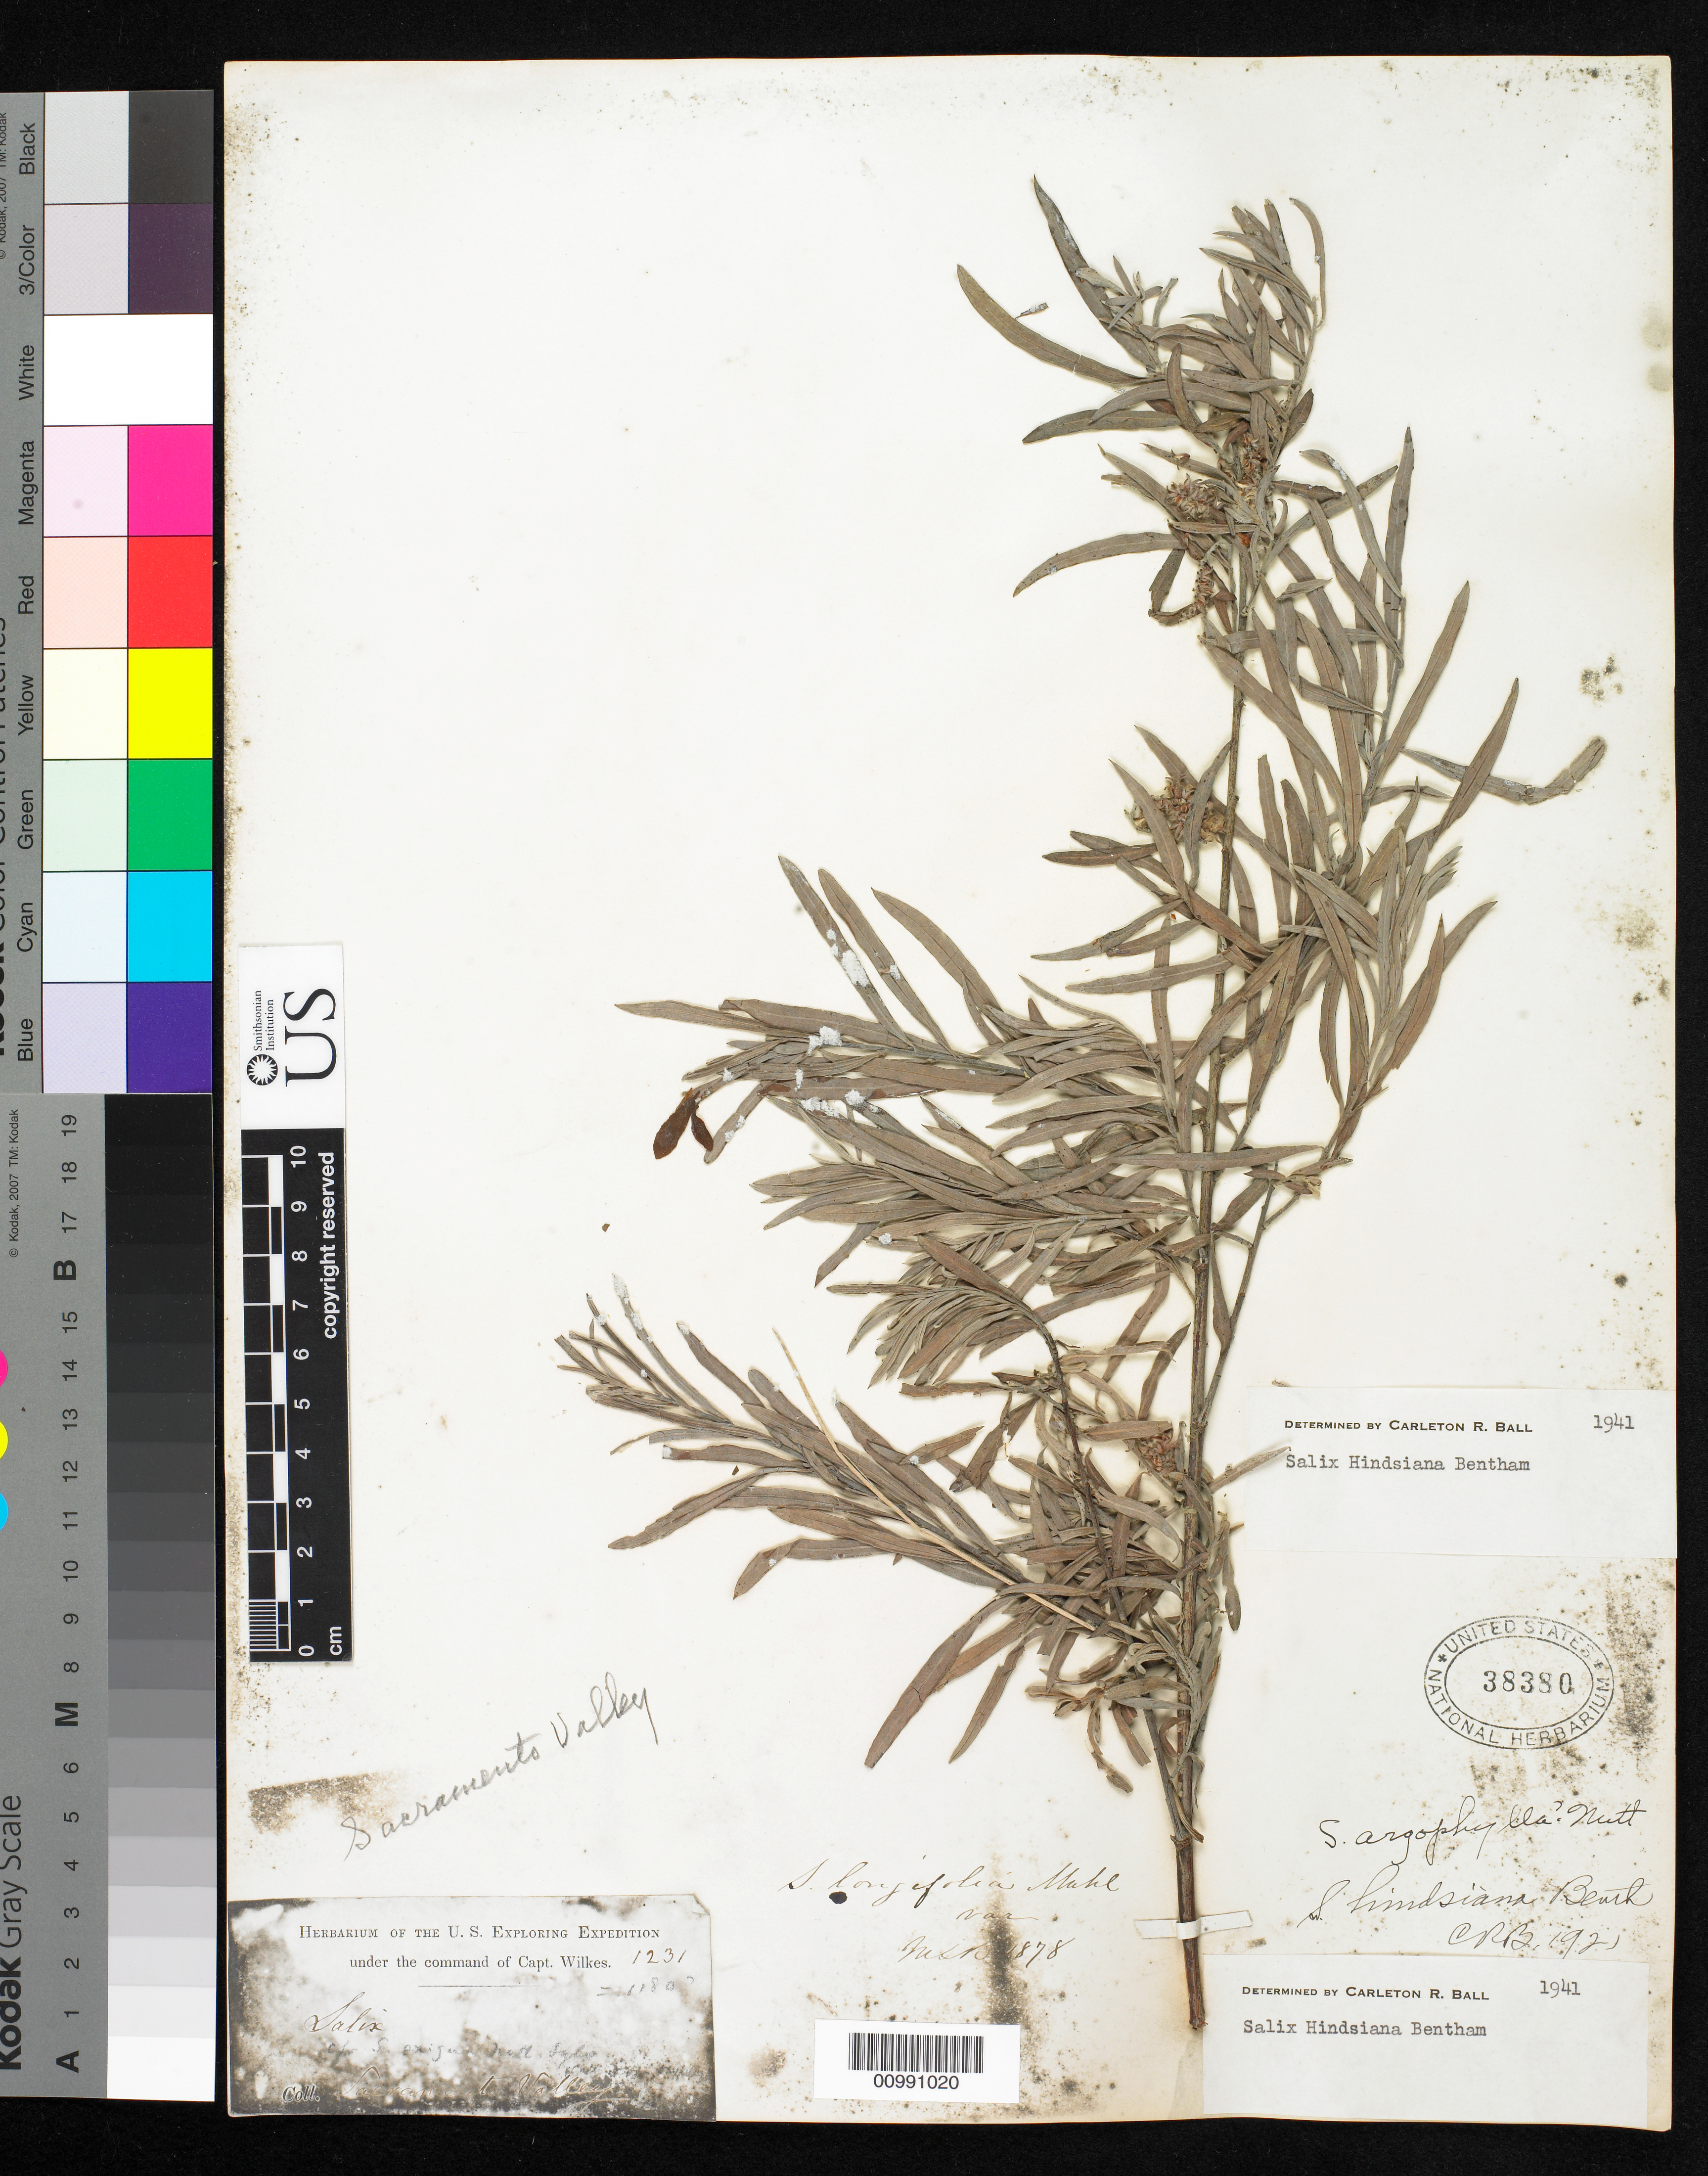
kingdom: Plantae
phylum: Tracheophyta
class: Magnoliopsida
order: Malpighiales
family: Salicaceae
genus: Salix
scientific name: Salix hindsiana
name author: Benth.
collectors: Wilkes Explor. Exped.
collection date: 1838/1842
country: United States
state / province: California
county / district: Sacramento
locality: Sacramento Valley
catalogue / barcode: US 38380